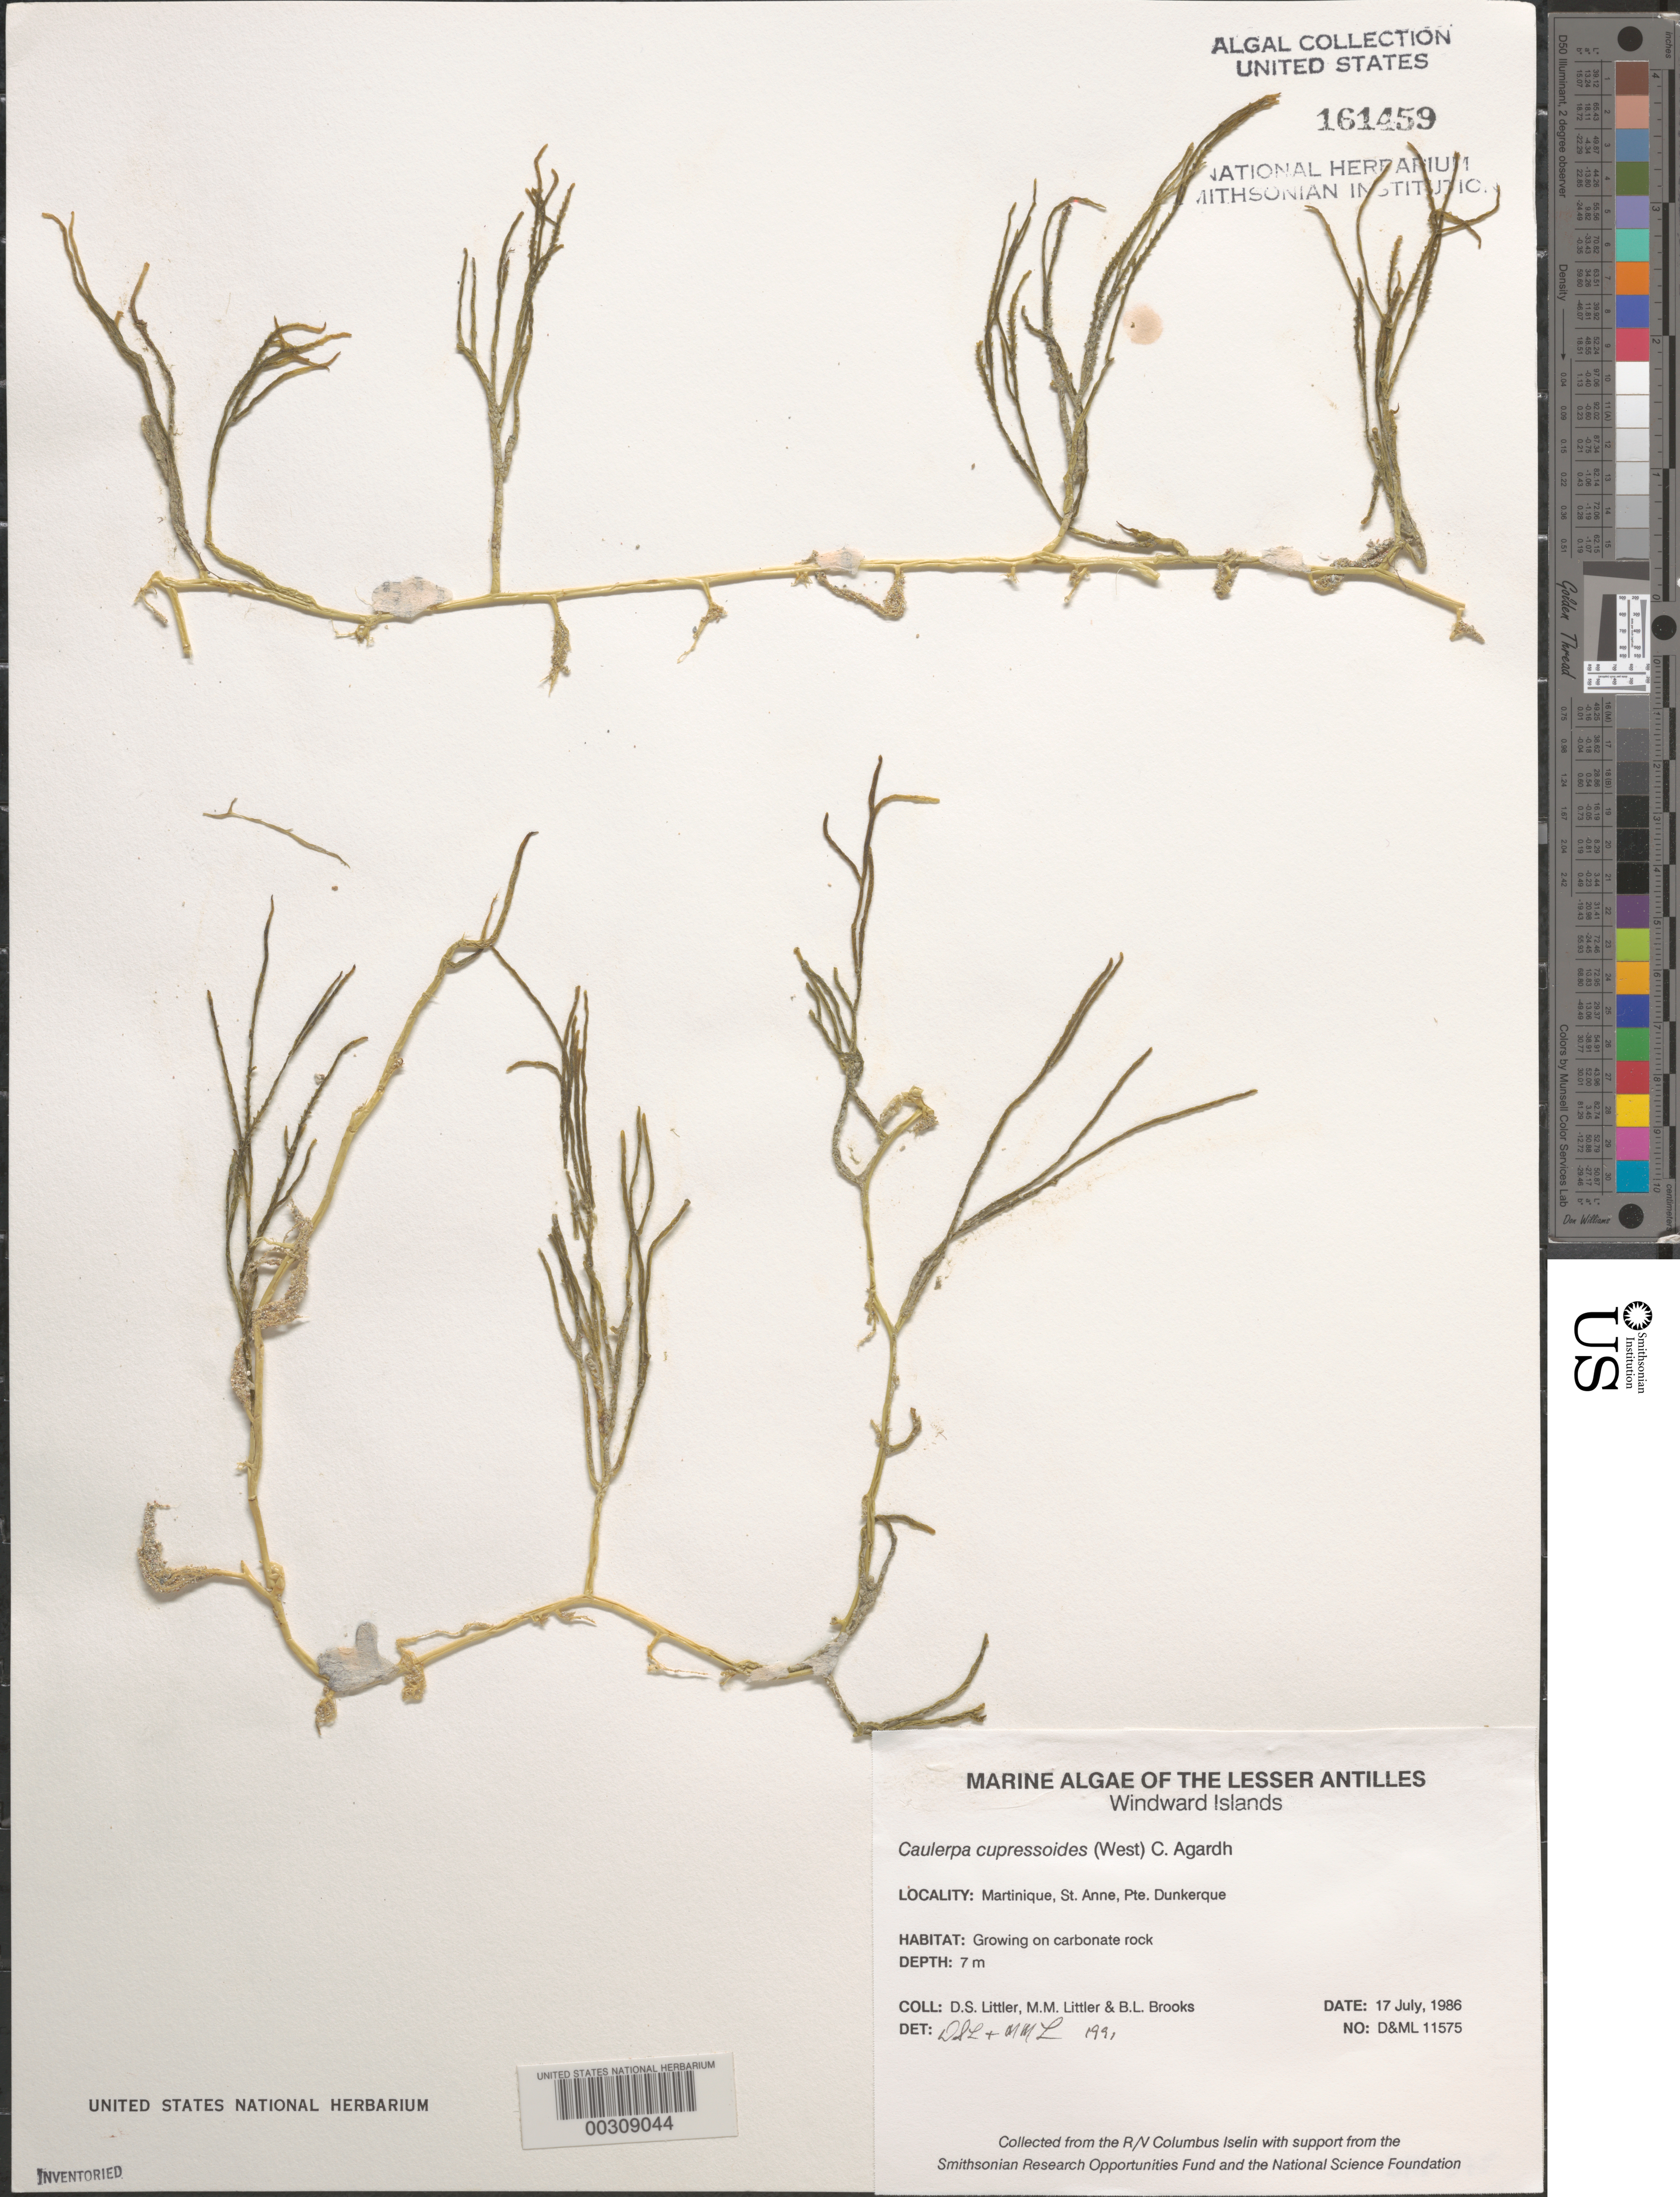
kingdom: Plantae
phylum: Chlorophyta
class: Ulvophyceae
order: Bryopsidales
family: Caulerpaceae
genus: Caulerpa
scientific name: Caulerpa cupressoides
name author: (Vahl) C. Agardh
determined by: Littler, D. S.; Littler, M. M.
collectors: D. S. Littler, M. M. Littler & B. Brooks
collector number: D&ML 11575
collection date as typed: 17 Jul 1986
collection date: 1986-07-17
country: Martinique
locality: Pointe Dunkerque, St. Anne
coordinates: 14 26' 12" N, 60 51' 00" W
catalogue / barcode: US 161459